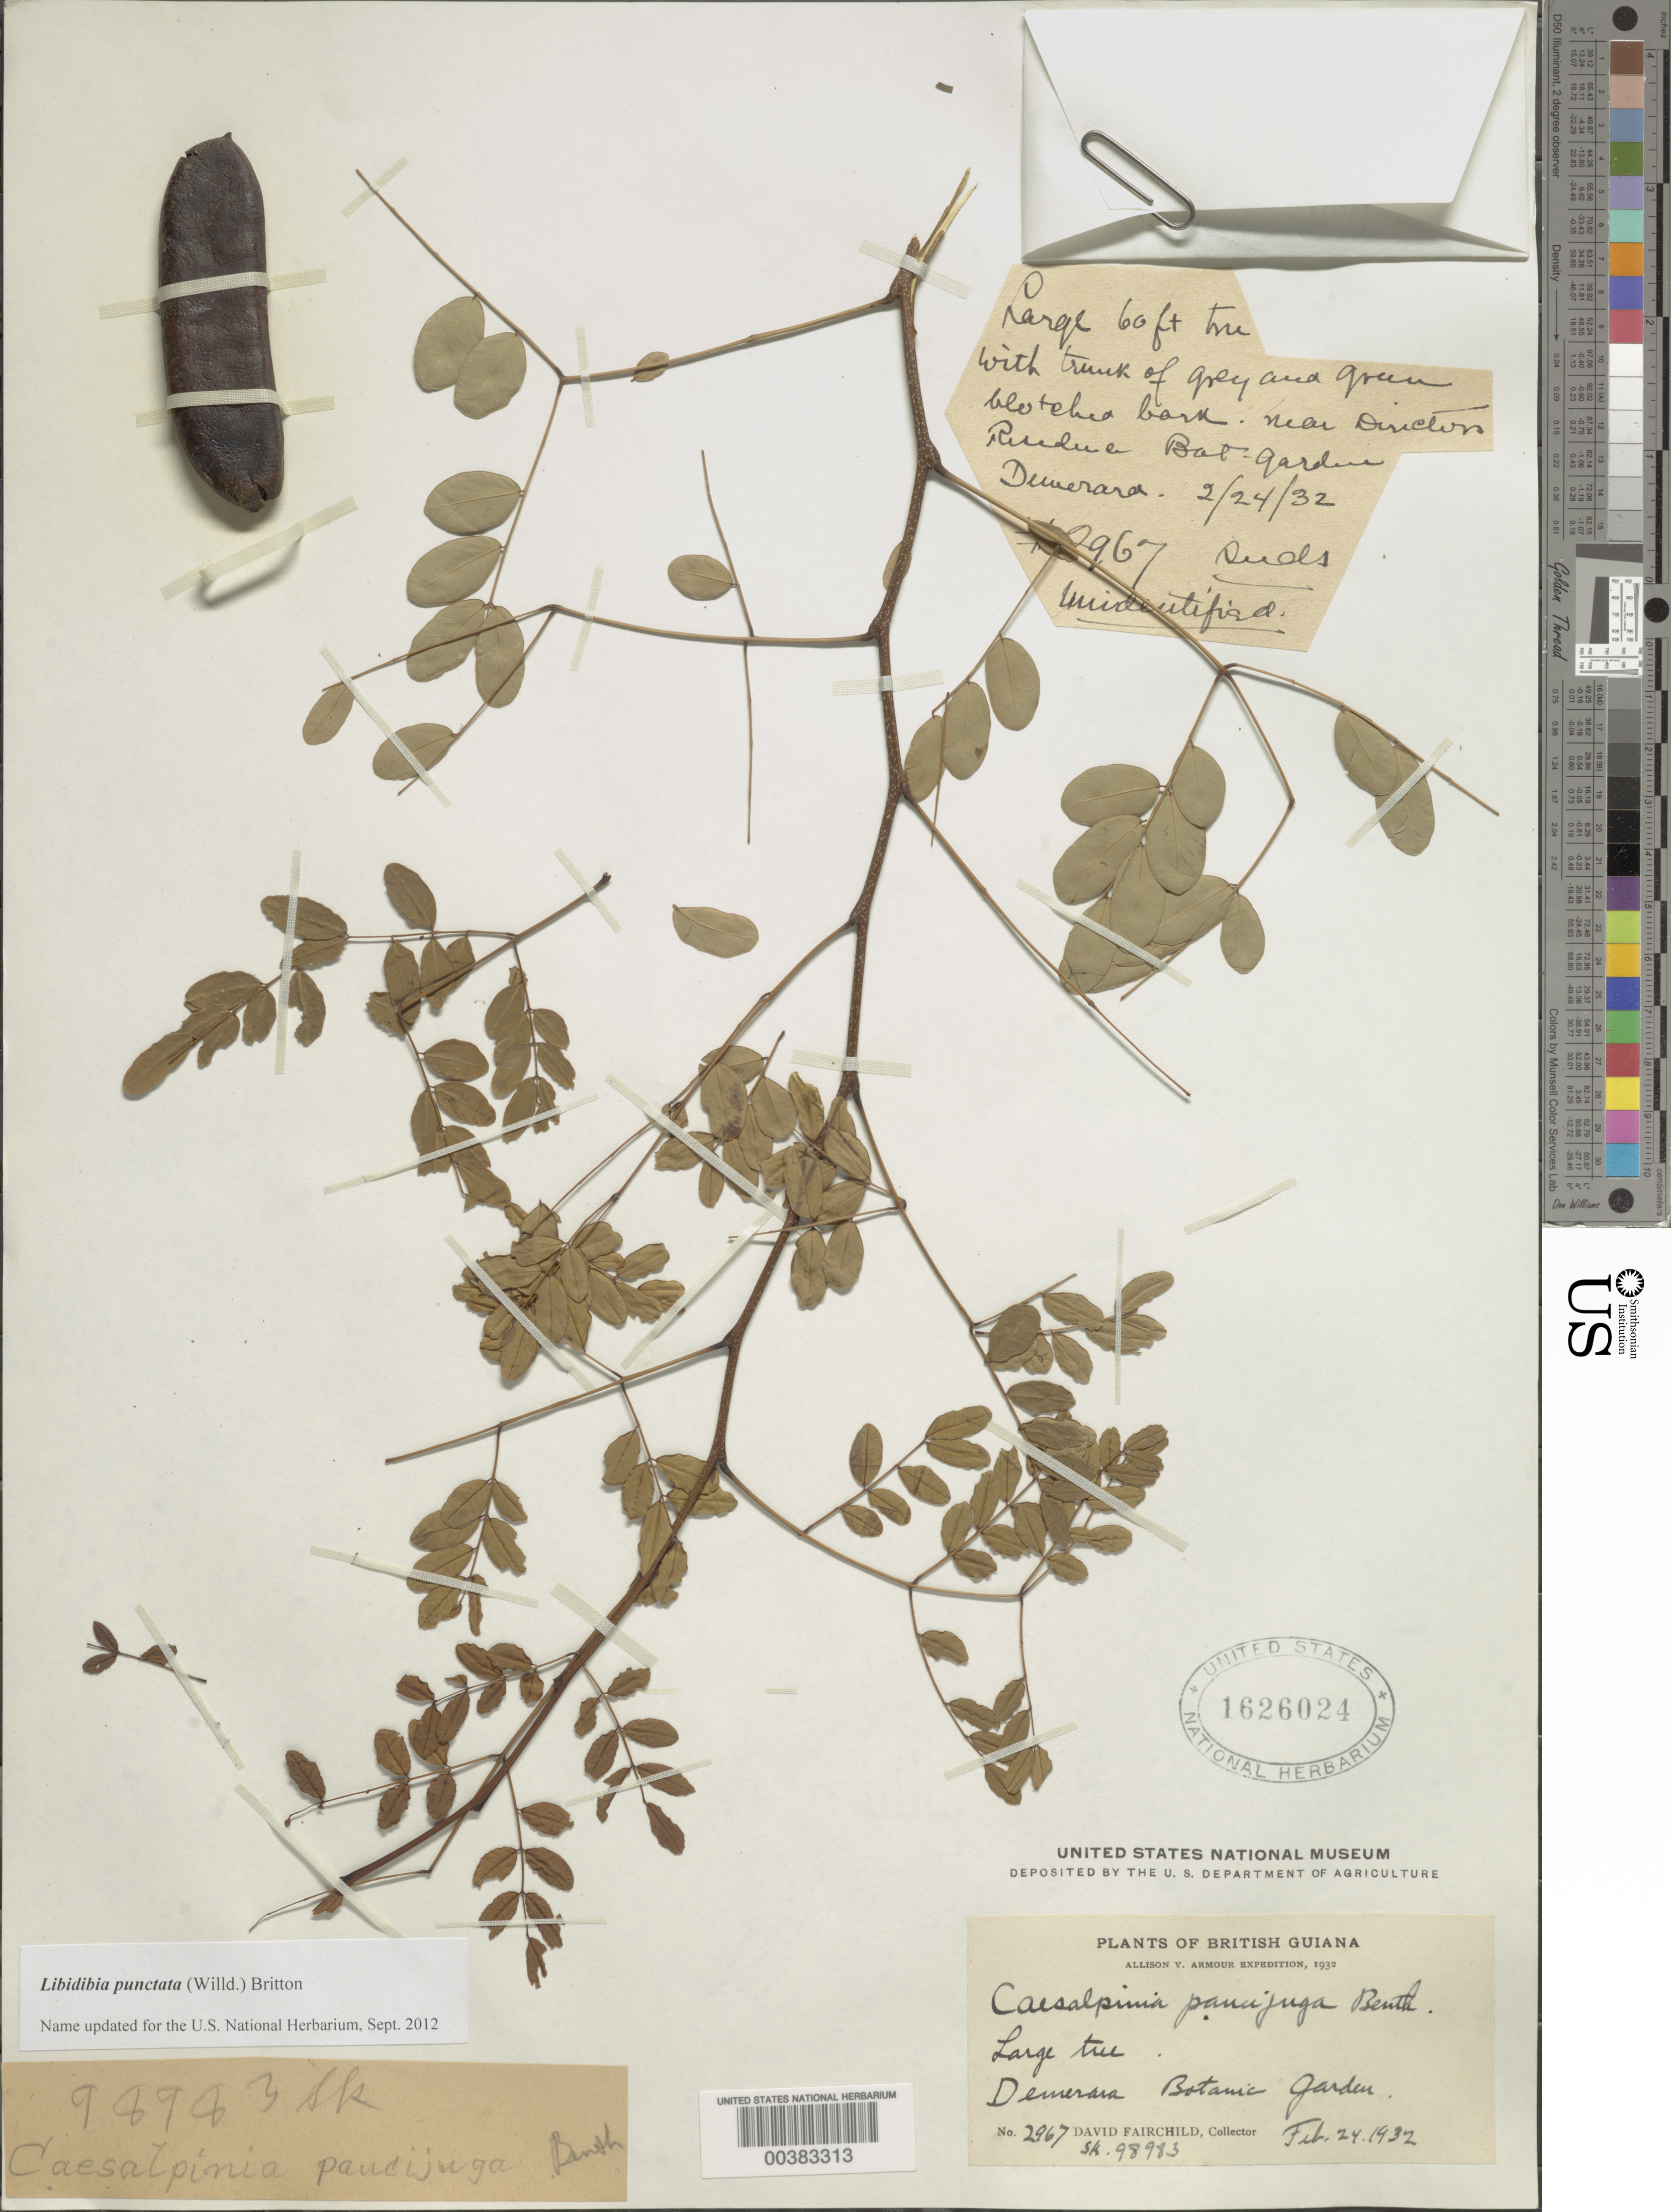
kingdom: Plantae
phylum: Tracheophyta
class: Magnoliopsida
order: Fabales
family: Fabaceae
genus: Libidibia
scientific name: Libidibia punctata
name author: (Willd.) Britton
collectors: D. Fairchild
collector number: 2967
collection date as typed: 24 Feb 1932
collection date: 1932-02-24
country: Guyana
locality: Demerara botanic garden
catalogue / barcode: US 1626024